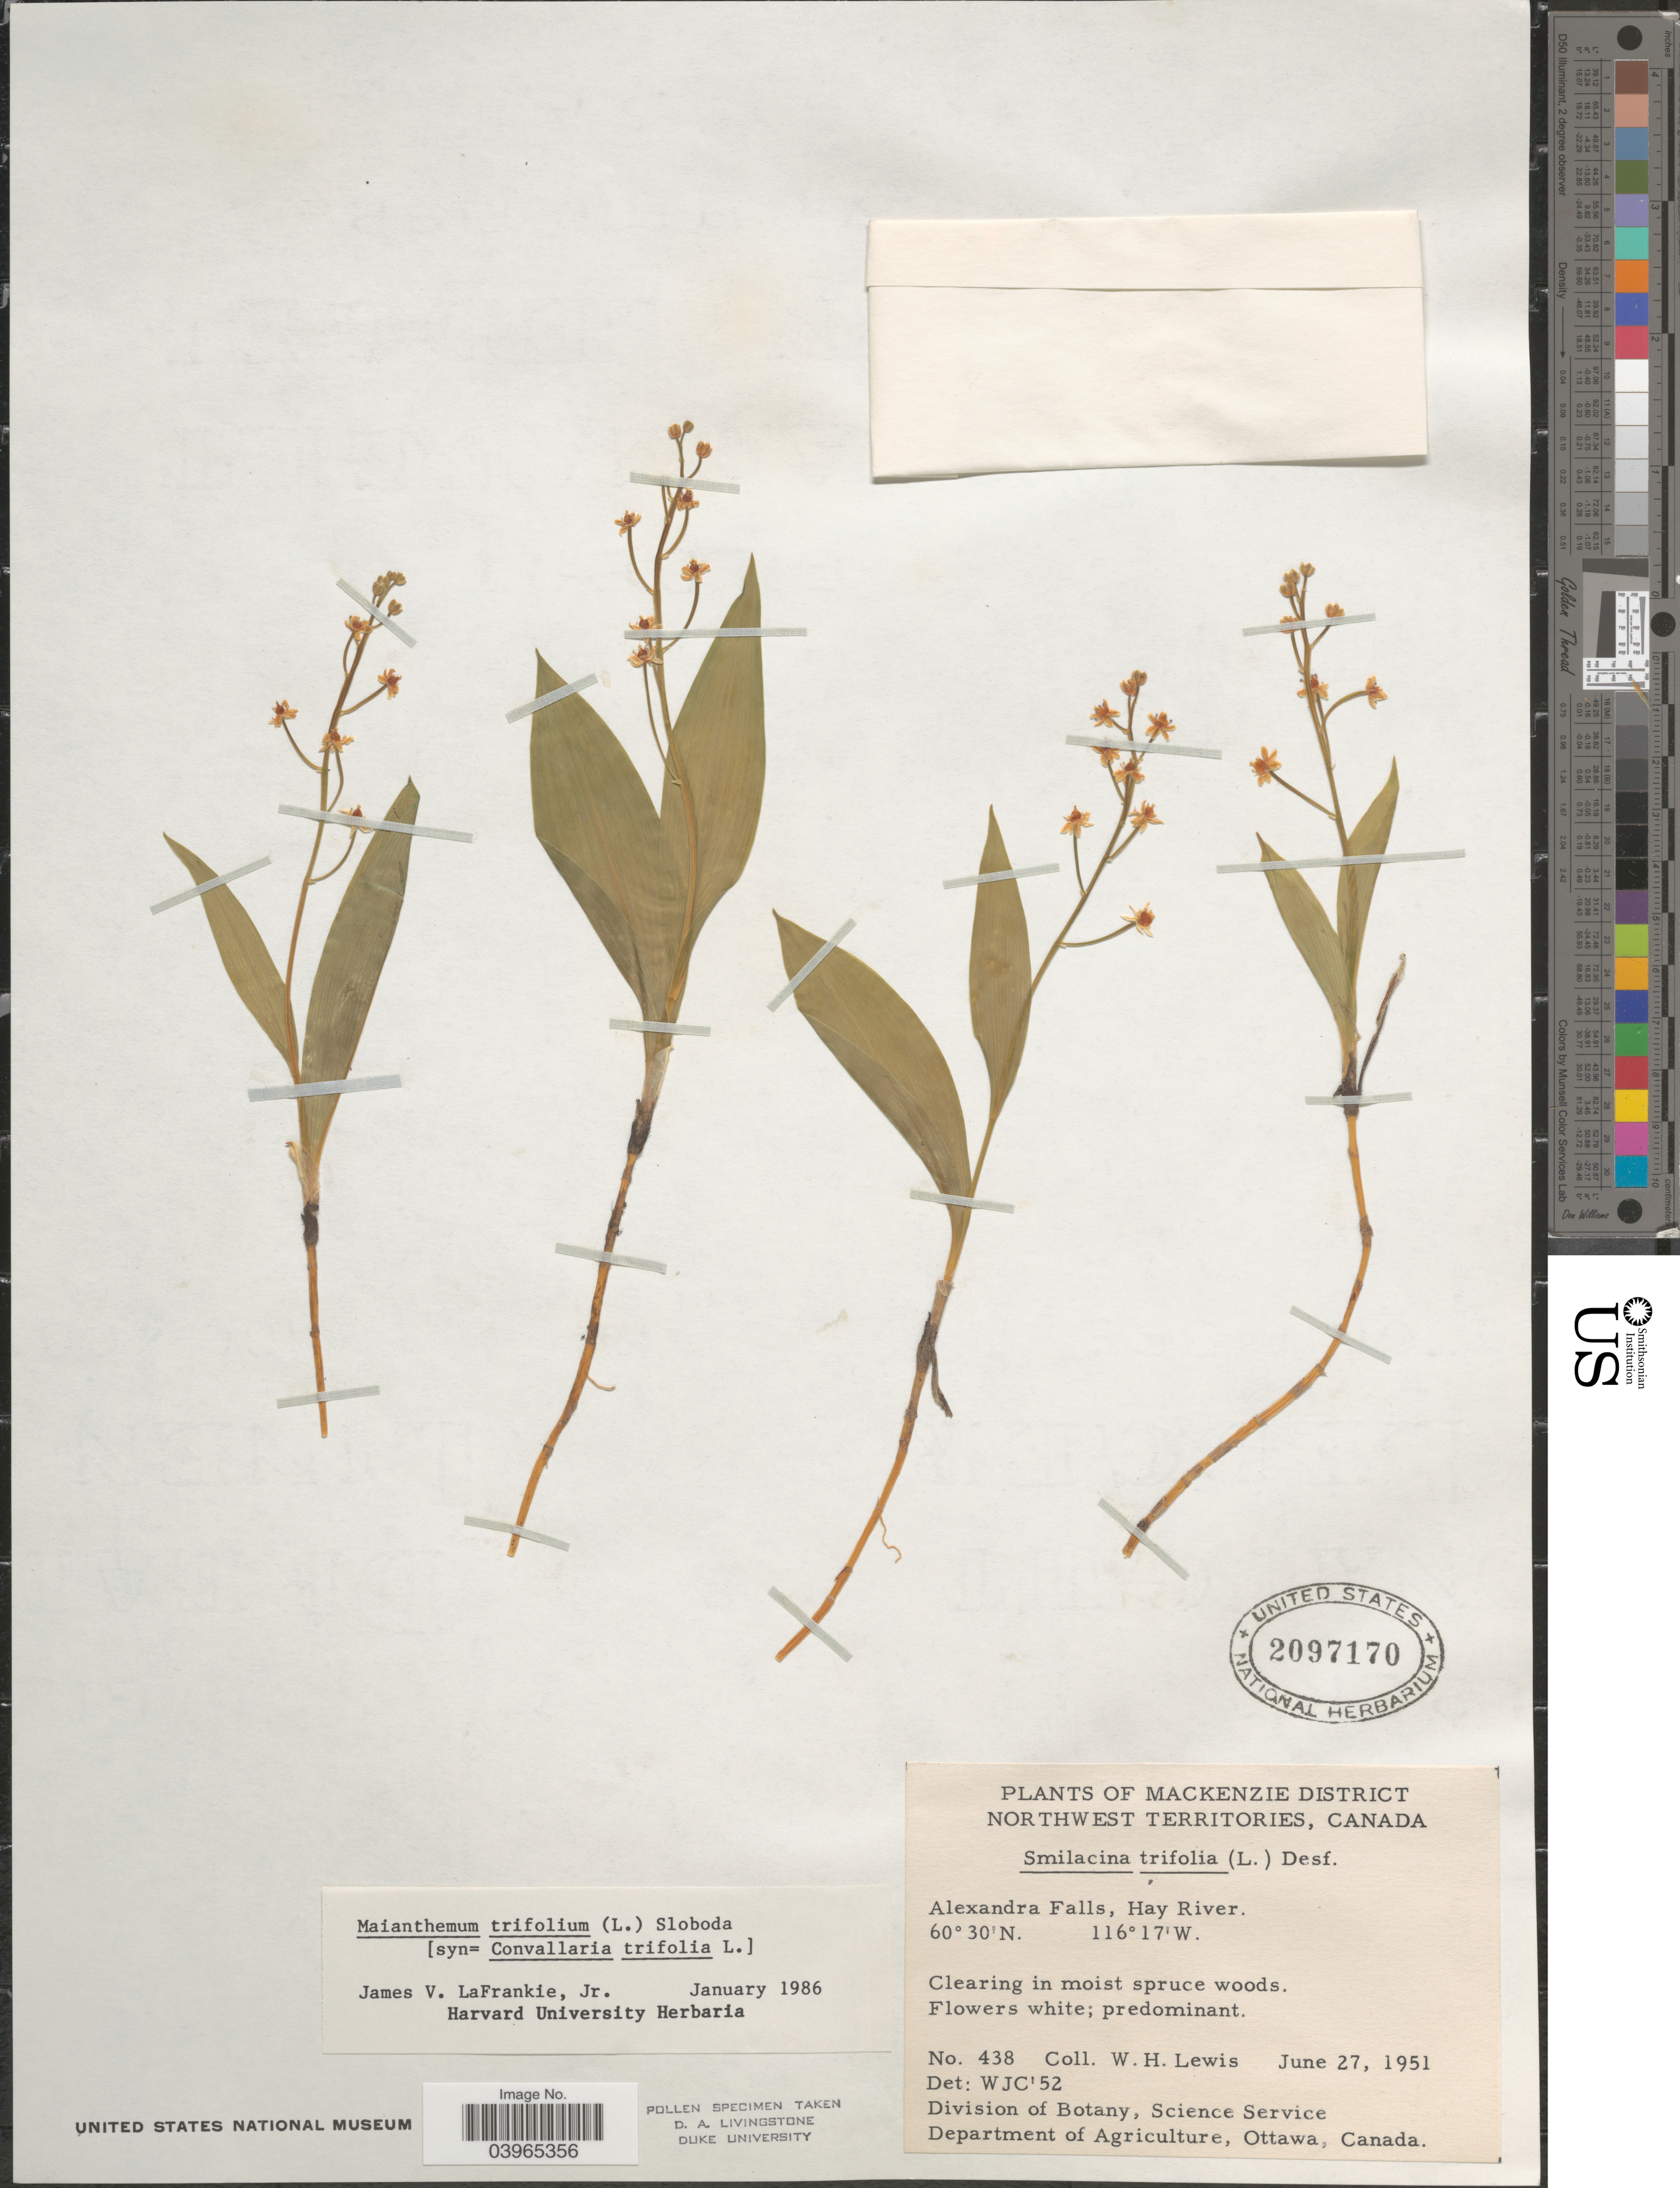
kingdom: Plantae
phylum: Tracheophyta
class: Liliopsida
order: Asparagales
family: Asparagaceae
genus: Maianthemum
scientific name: Maianthemum trifolium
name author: (L.) Sloboda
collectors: W. H. Lewis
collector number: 438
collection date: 1951-06-27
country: Canada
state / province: Northwest Territories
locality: Mackenzie District. Alexandra Falls, Hay River.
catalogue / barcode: US 2097170